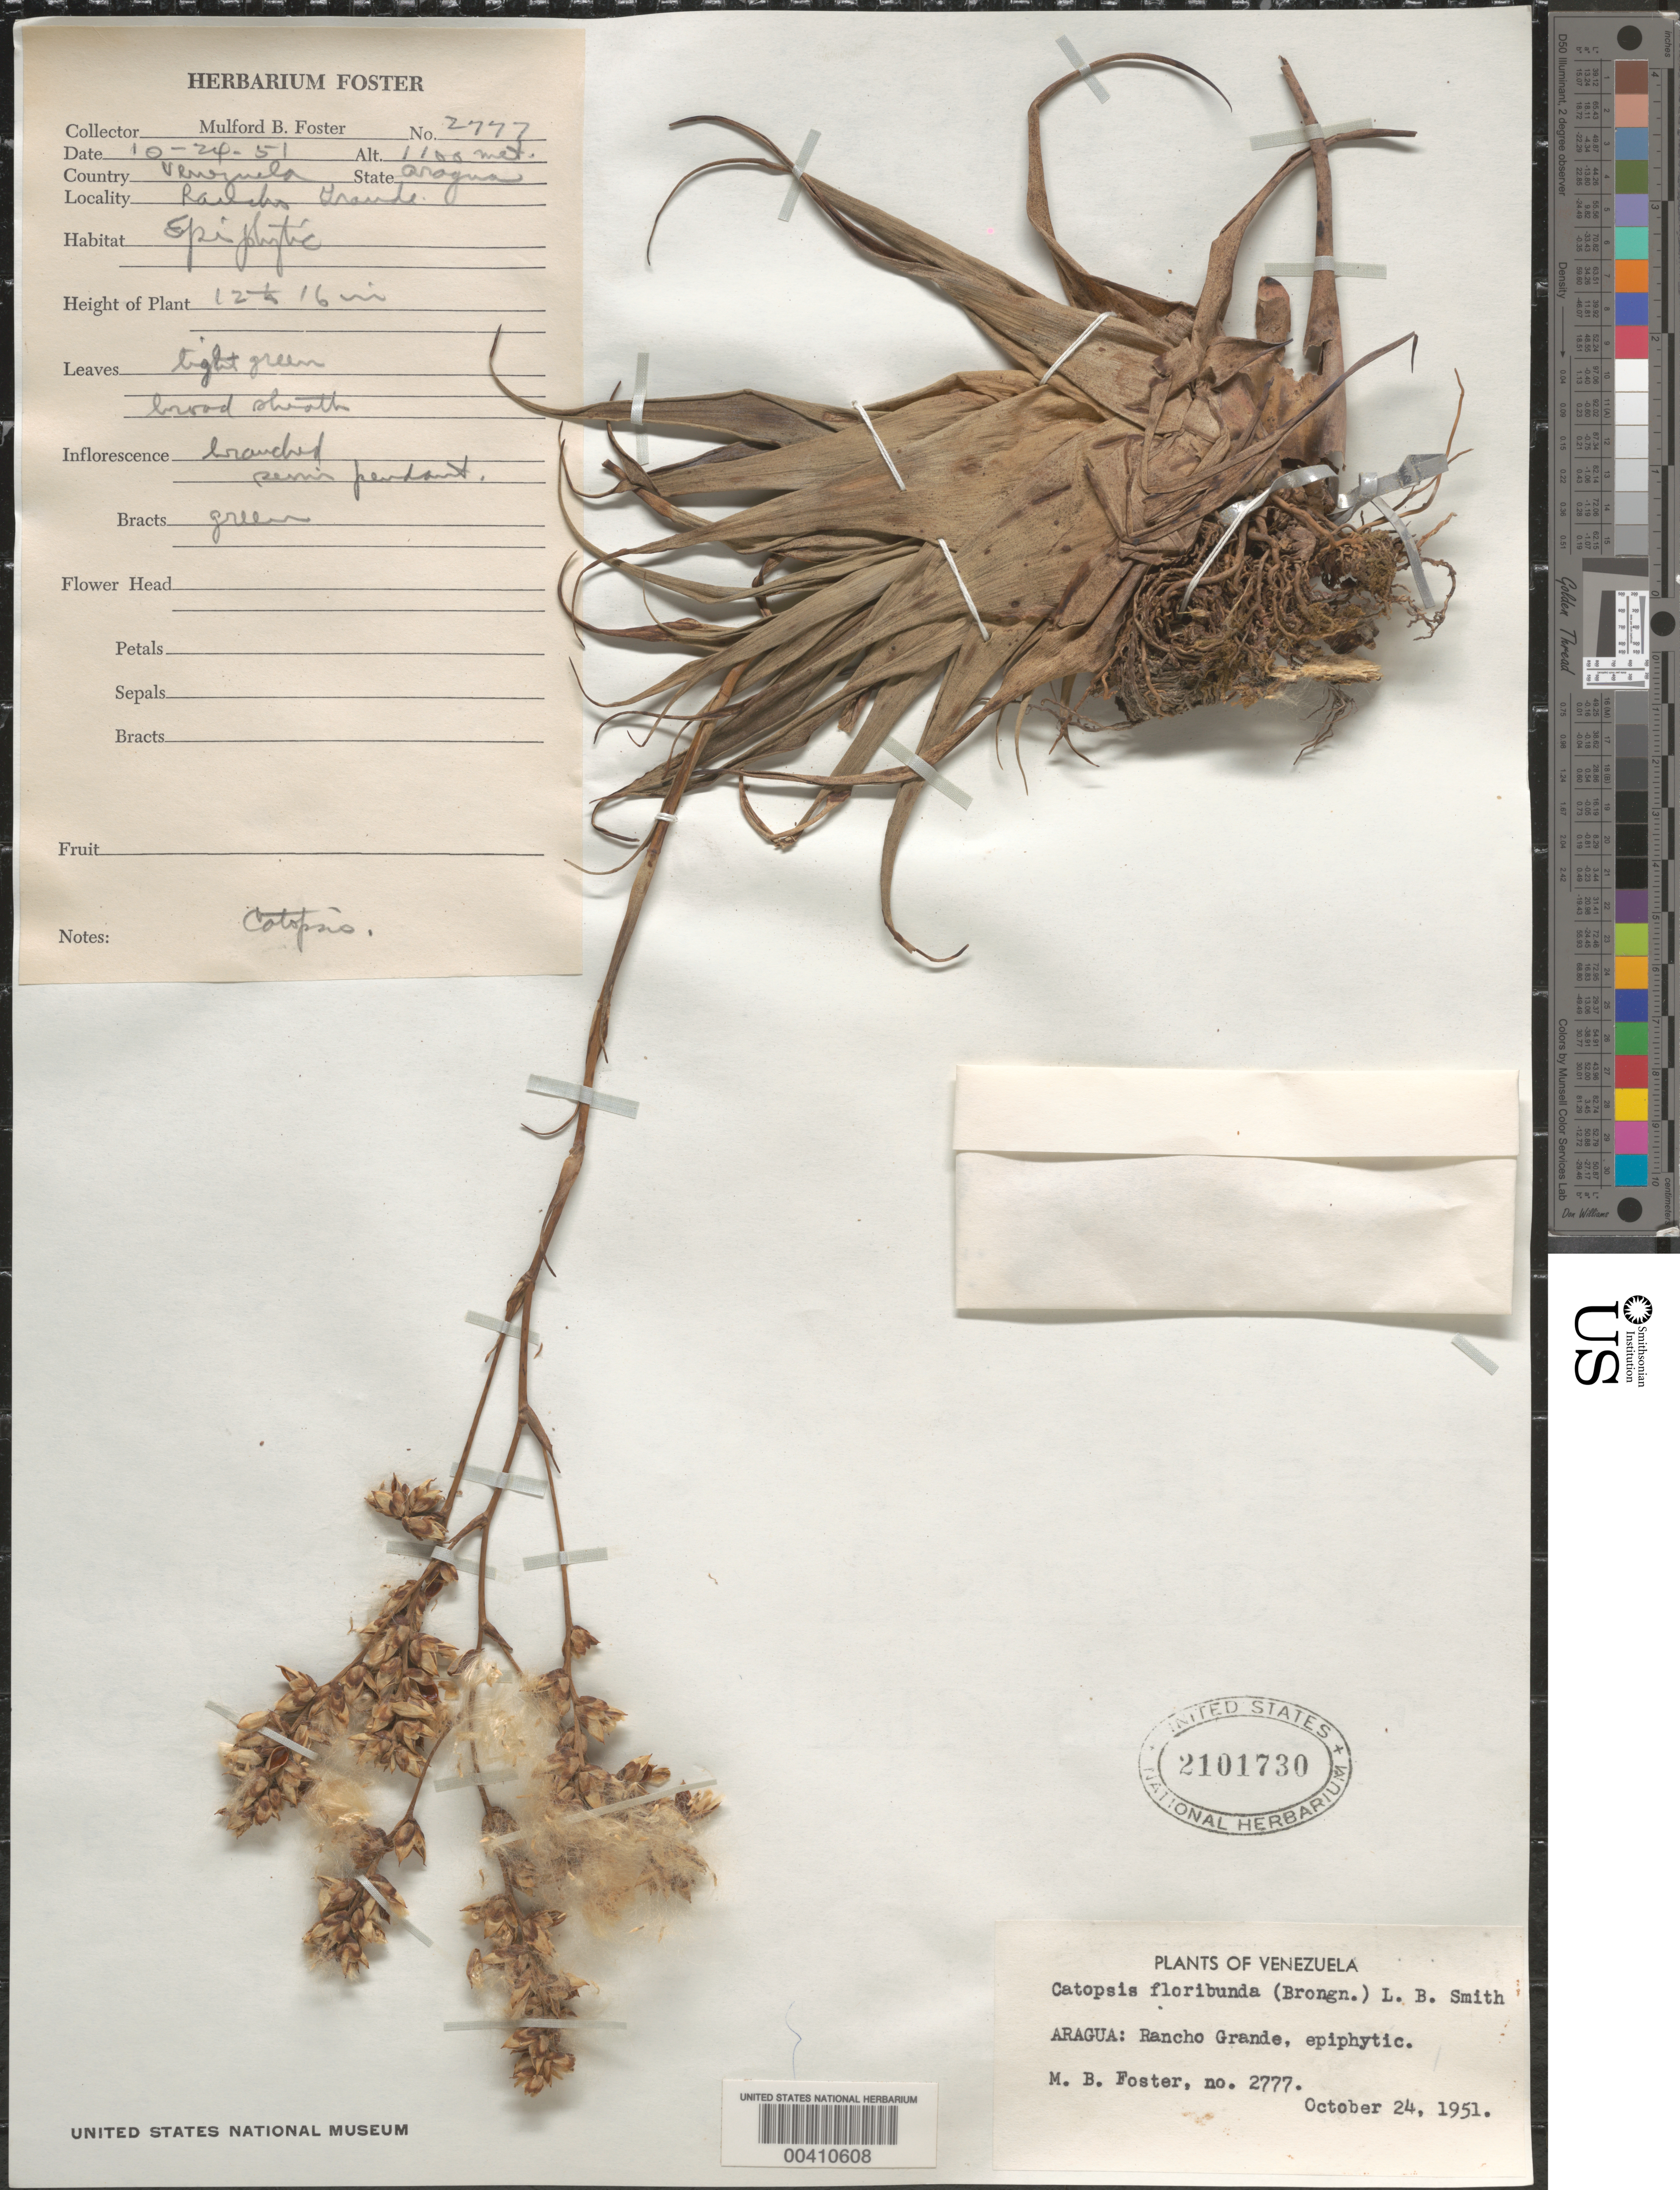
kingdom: Plantae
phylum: Tracheophyta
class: Liliopsida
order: Poales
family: Bromeliaceae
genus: Catopsis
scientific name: Catopsis floribunda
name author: L.B. Sm.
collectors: M. B. Foster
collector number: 2777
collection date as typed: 24 Oct 1951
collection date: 1951-10-24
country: Venezuela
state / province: Aragua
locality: Rancho grande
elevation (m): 1100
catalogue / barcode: US 2101730